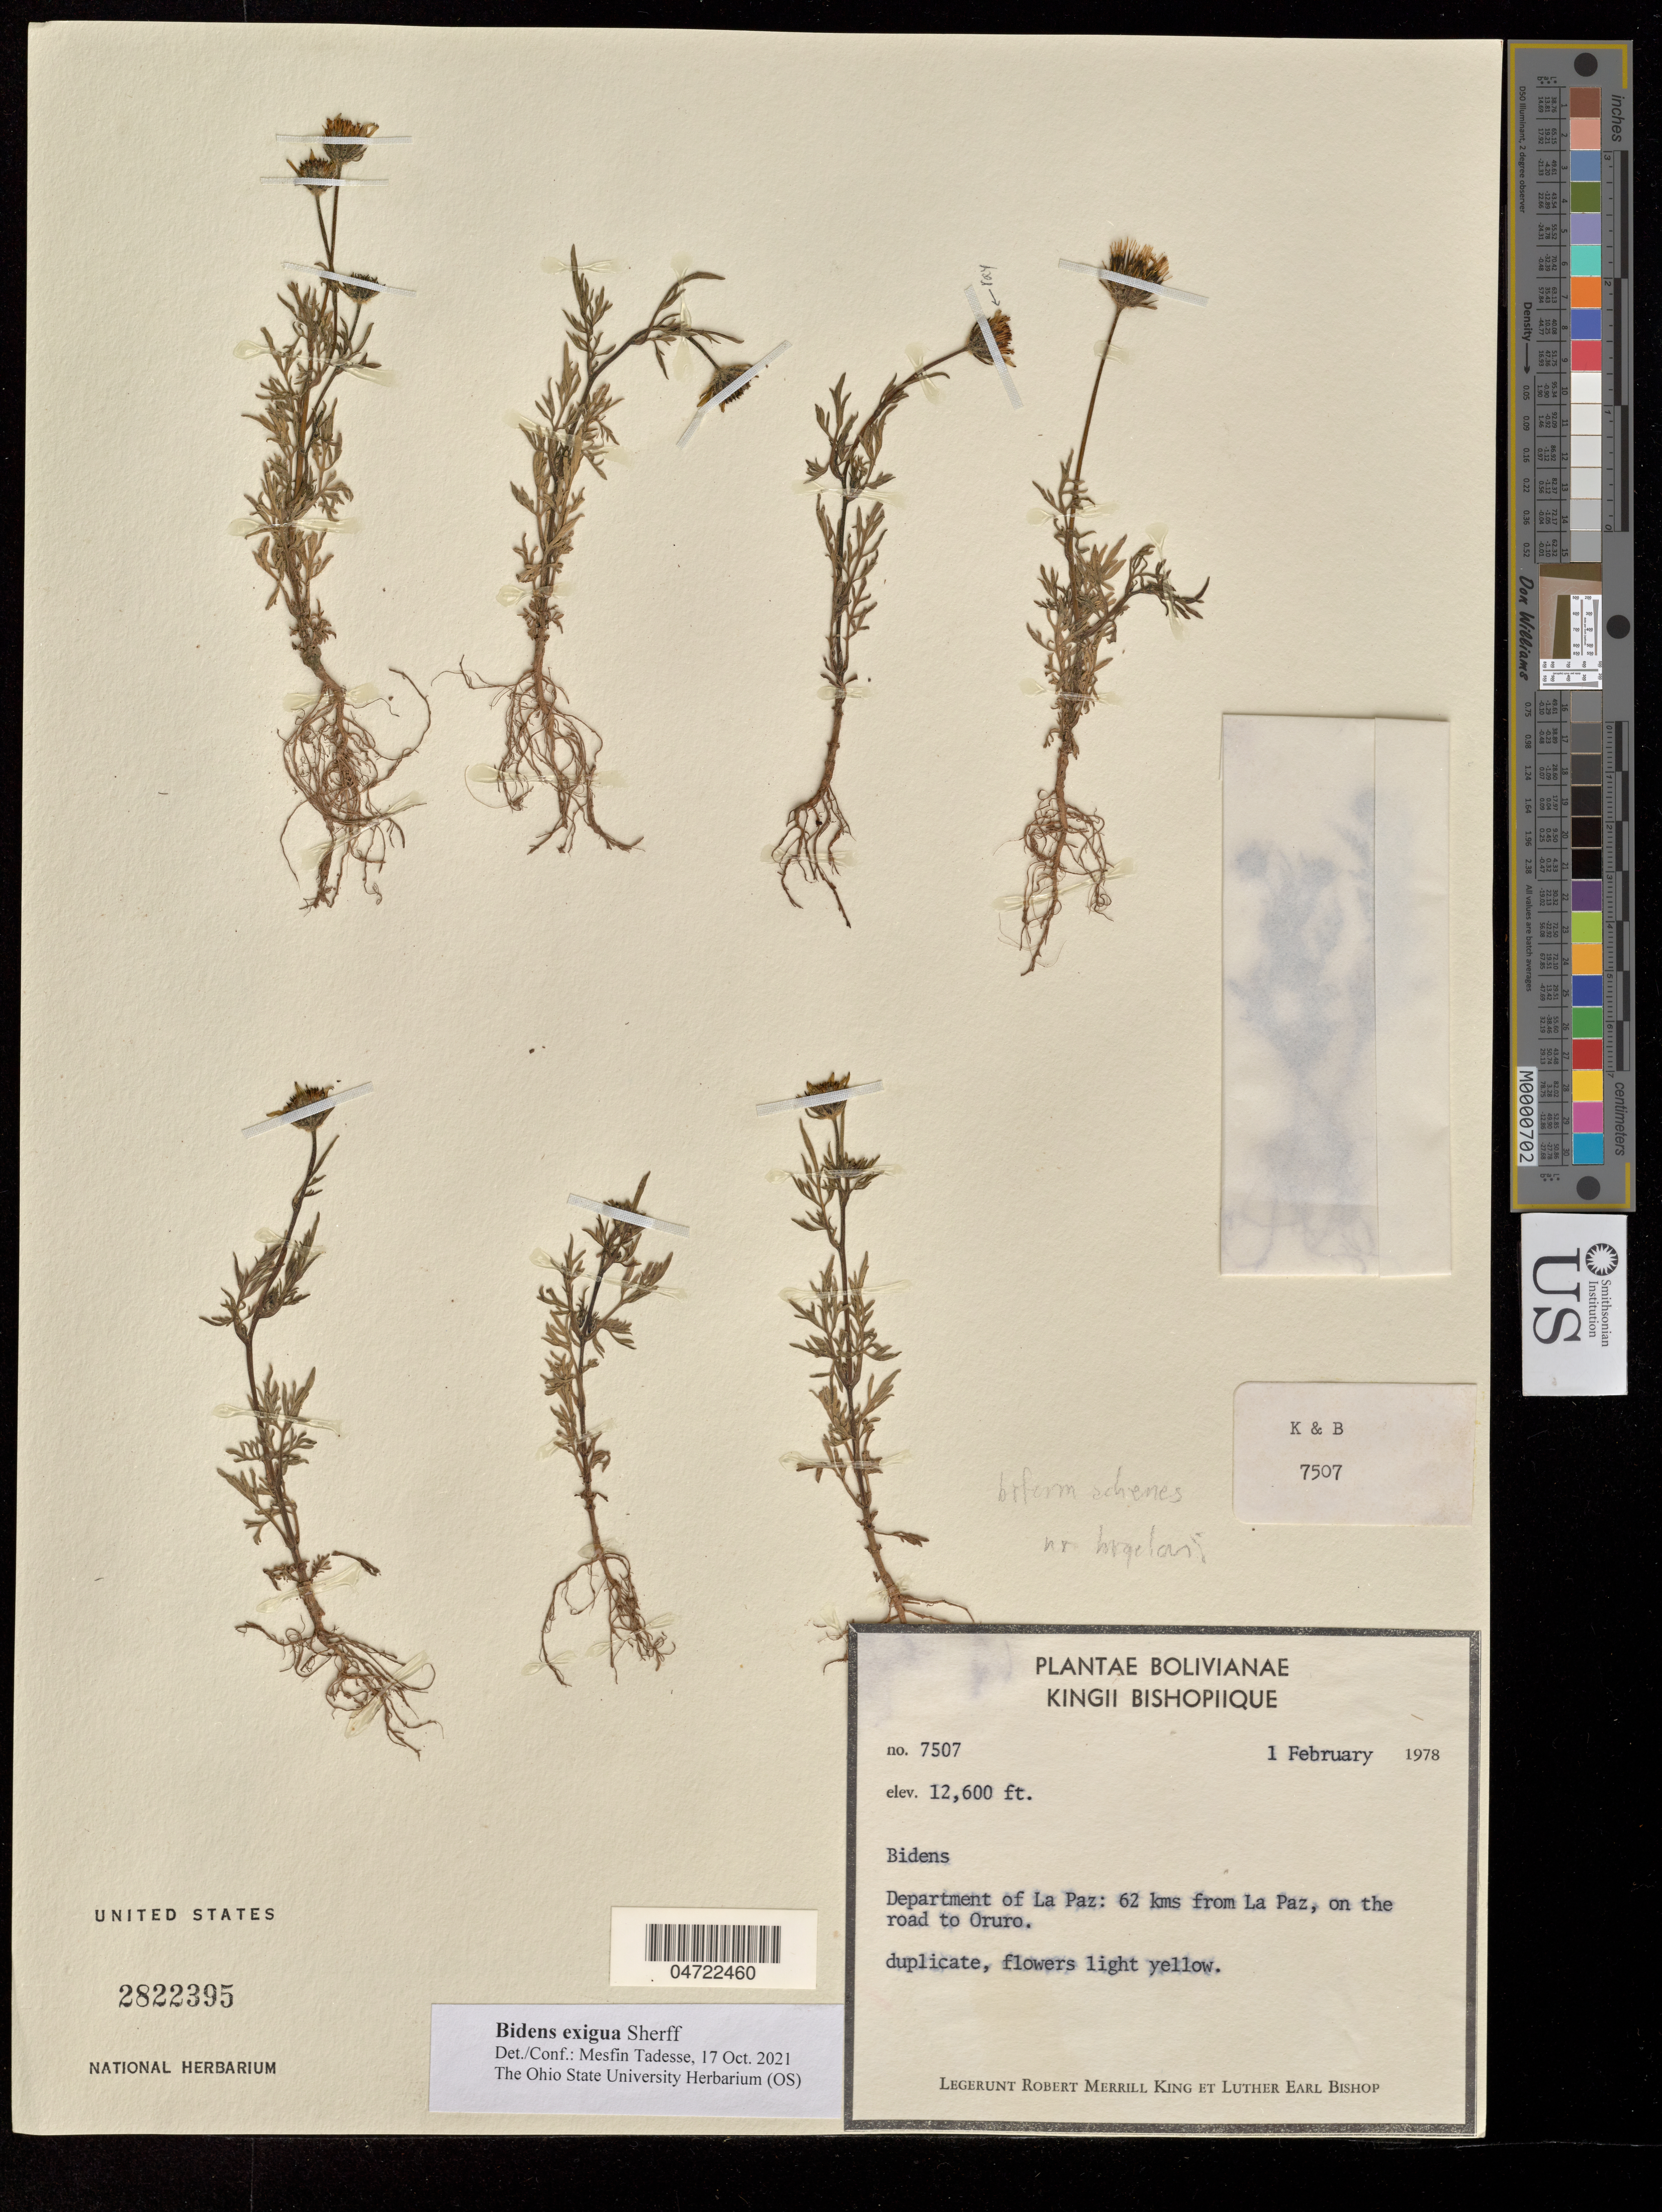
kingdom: Plantae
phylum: Tracheophyta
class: Magnoliopsida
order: Asterales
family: Asteraceae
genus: Bidens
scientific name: Bidens exigua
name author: Sherff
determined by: Tadesse, M.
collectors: R. M. King & L. E. Bishop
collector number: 7507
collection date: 1978-02-01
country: Bolivia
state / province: La Paz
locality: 62 kms from La Paz, on the road to Oruro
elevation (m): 3840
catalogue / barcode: US 2822395